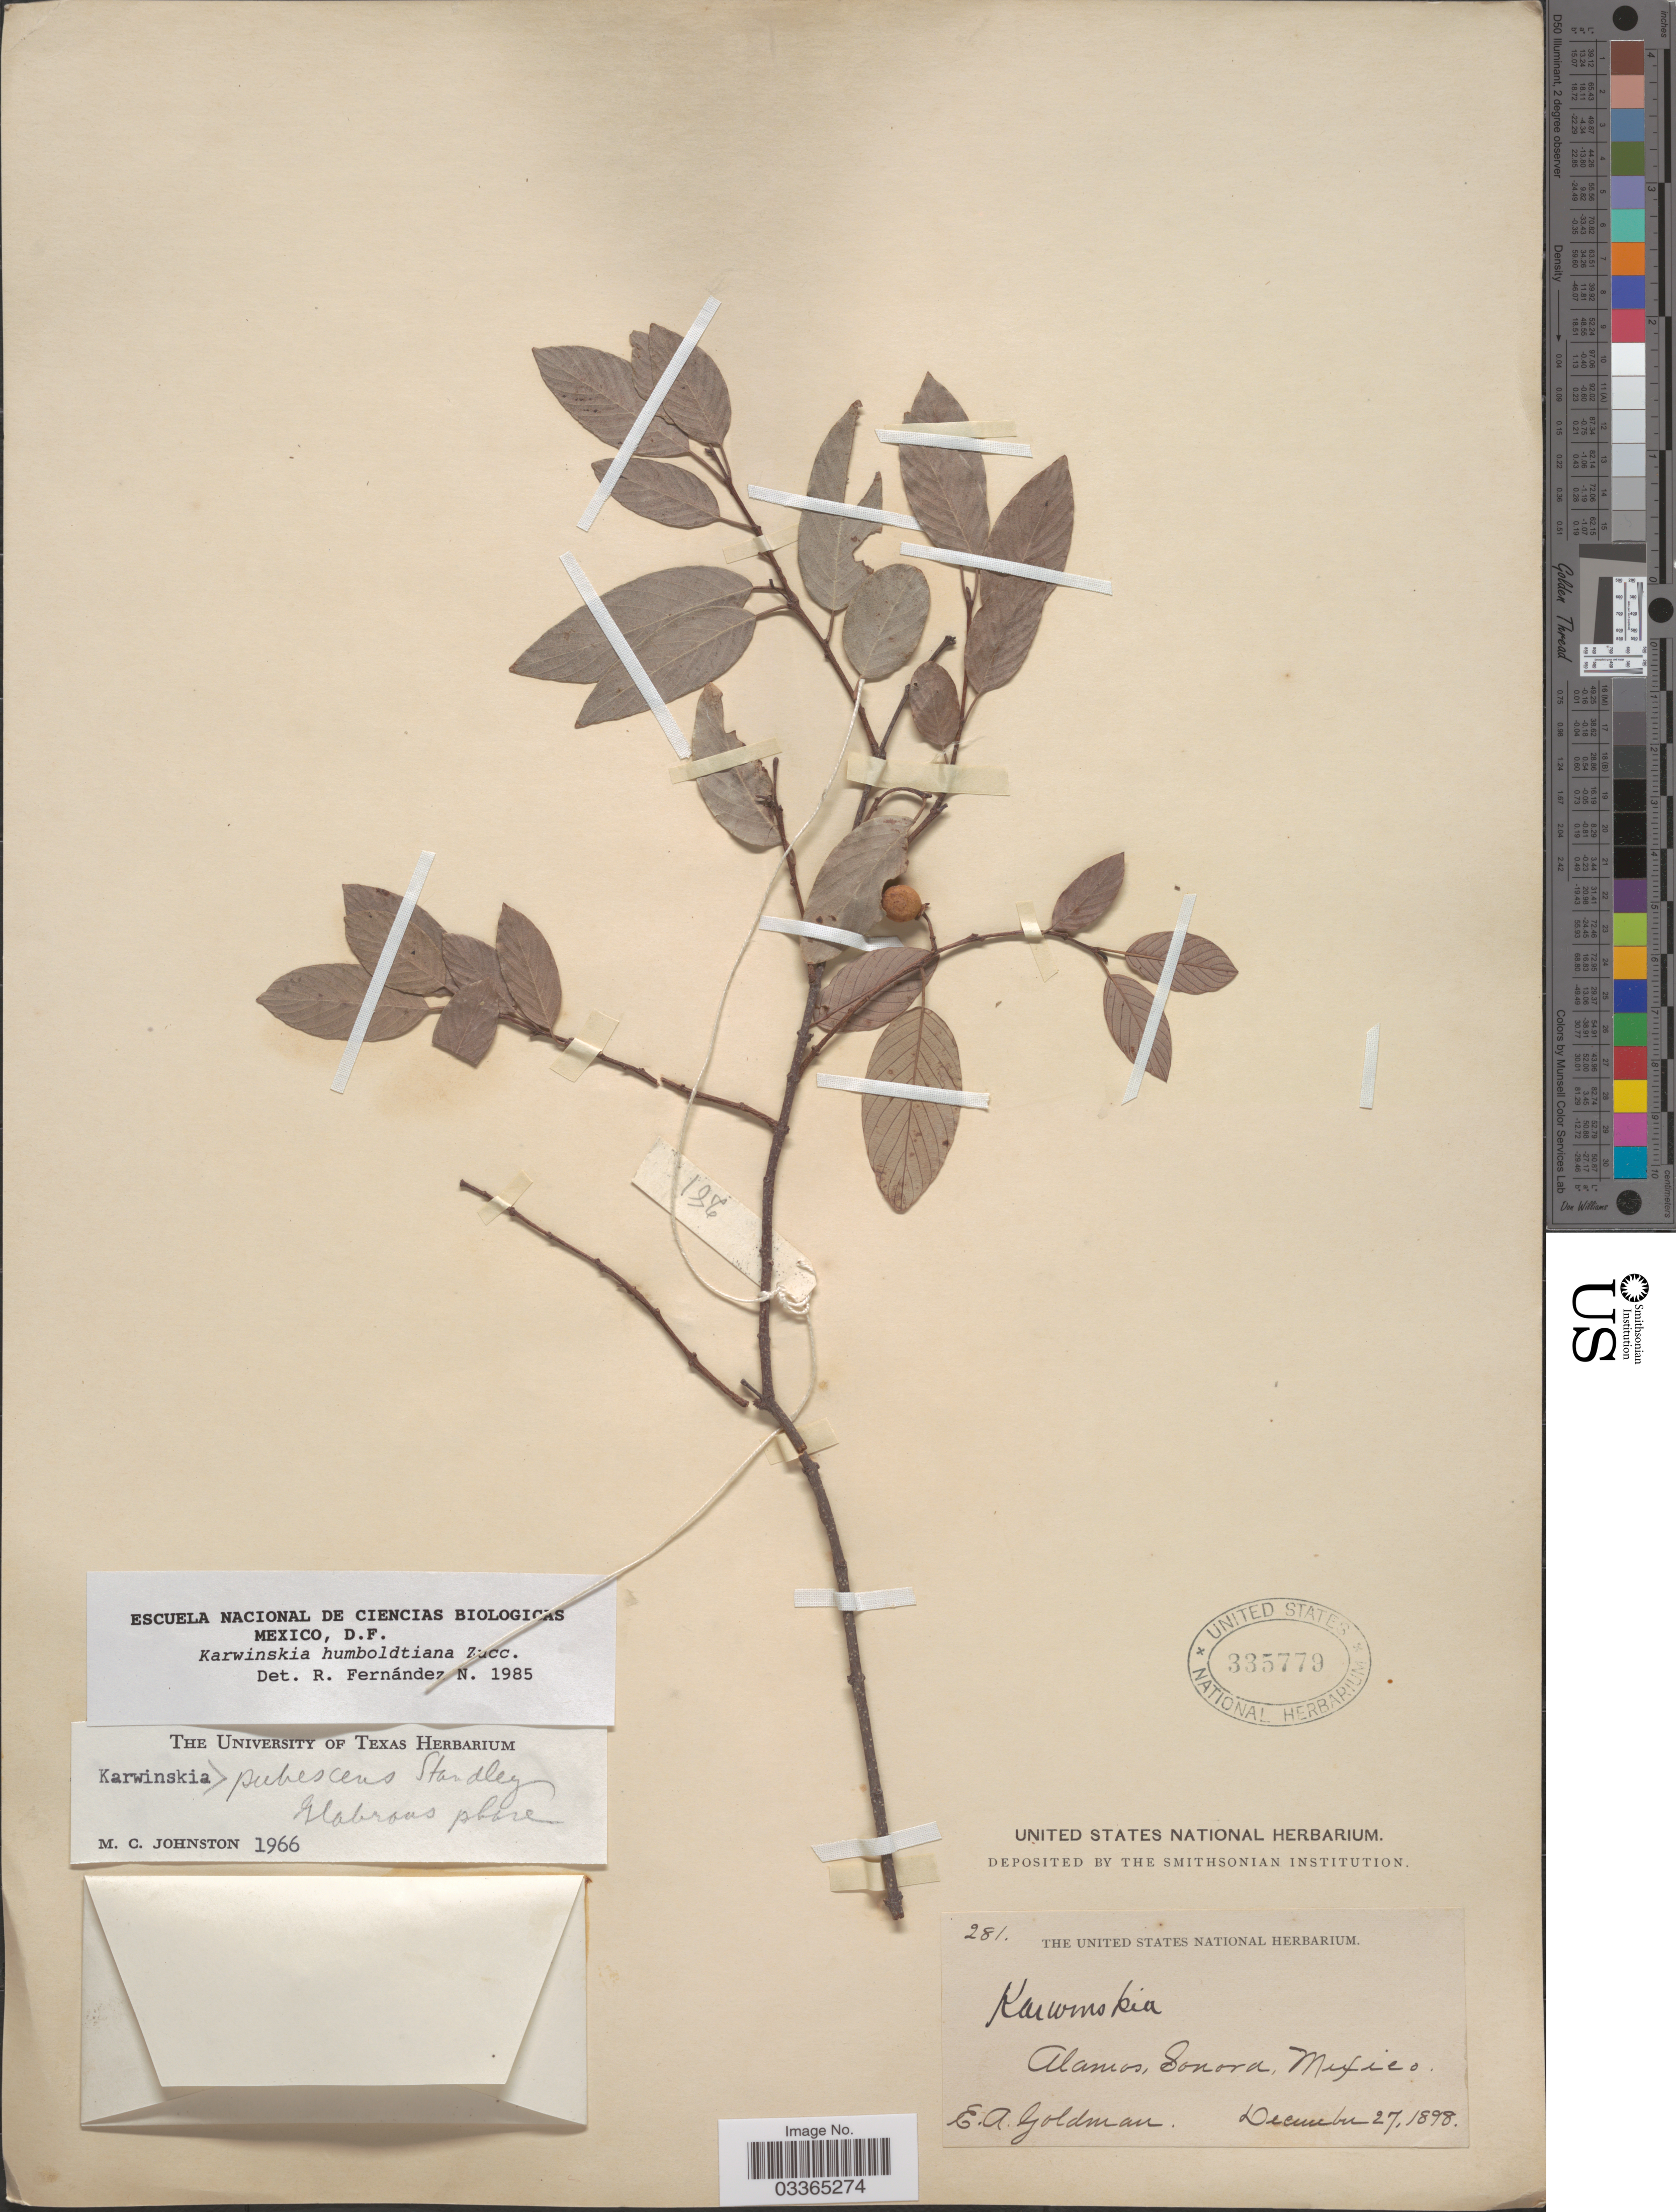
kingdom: Plantae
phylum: Tracheophyta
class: Magnoliopsida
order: Rosales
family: Rhamnaceae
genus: Karwinskia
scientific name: Karwinskia humboldtiana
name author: (Schult.) Zucc.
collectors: E. A. Goldman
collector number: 281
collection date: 1898-12-27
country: Mexico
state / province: Sonora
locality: Alamos.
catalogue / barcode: US 335779